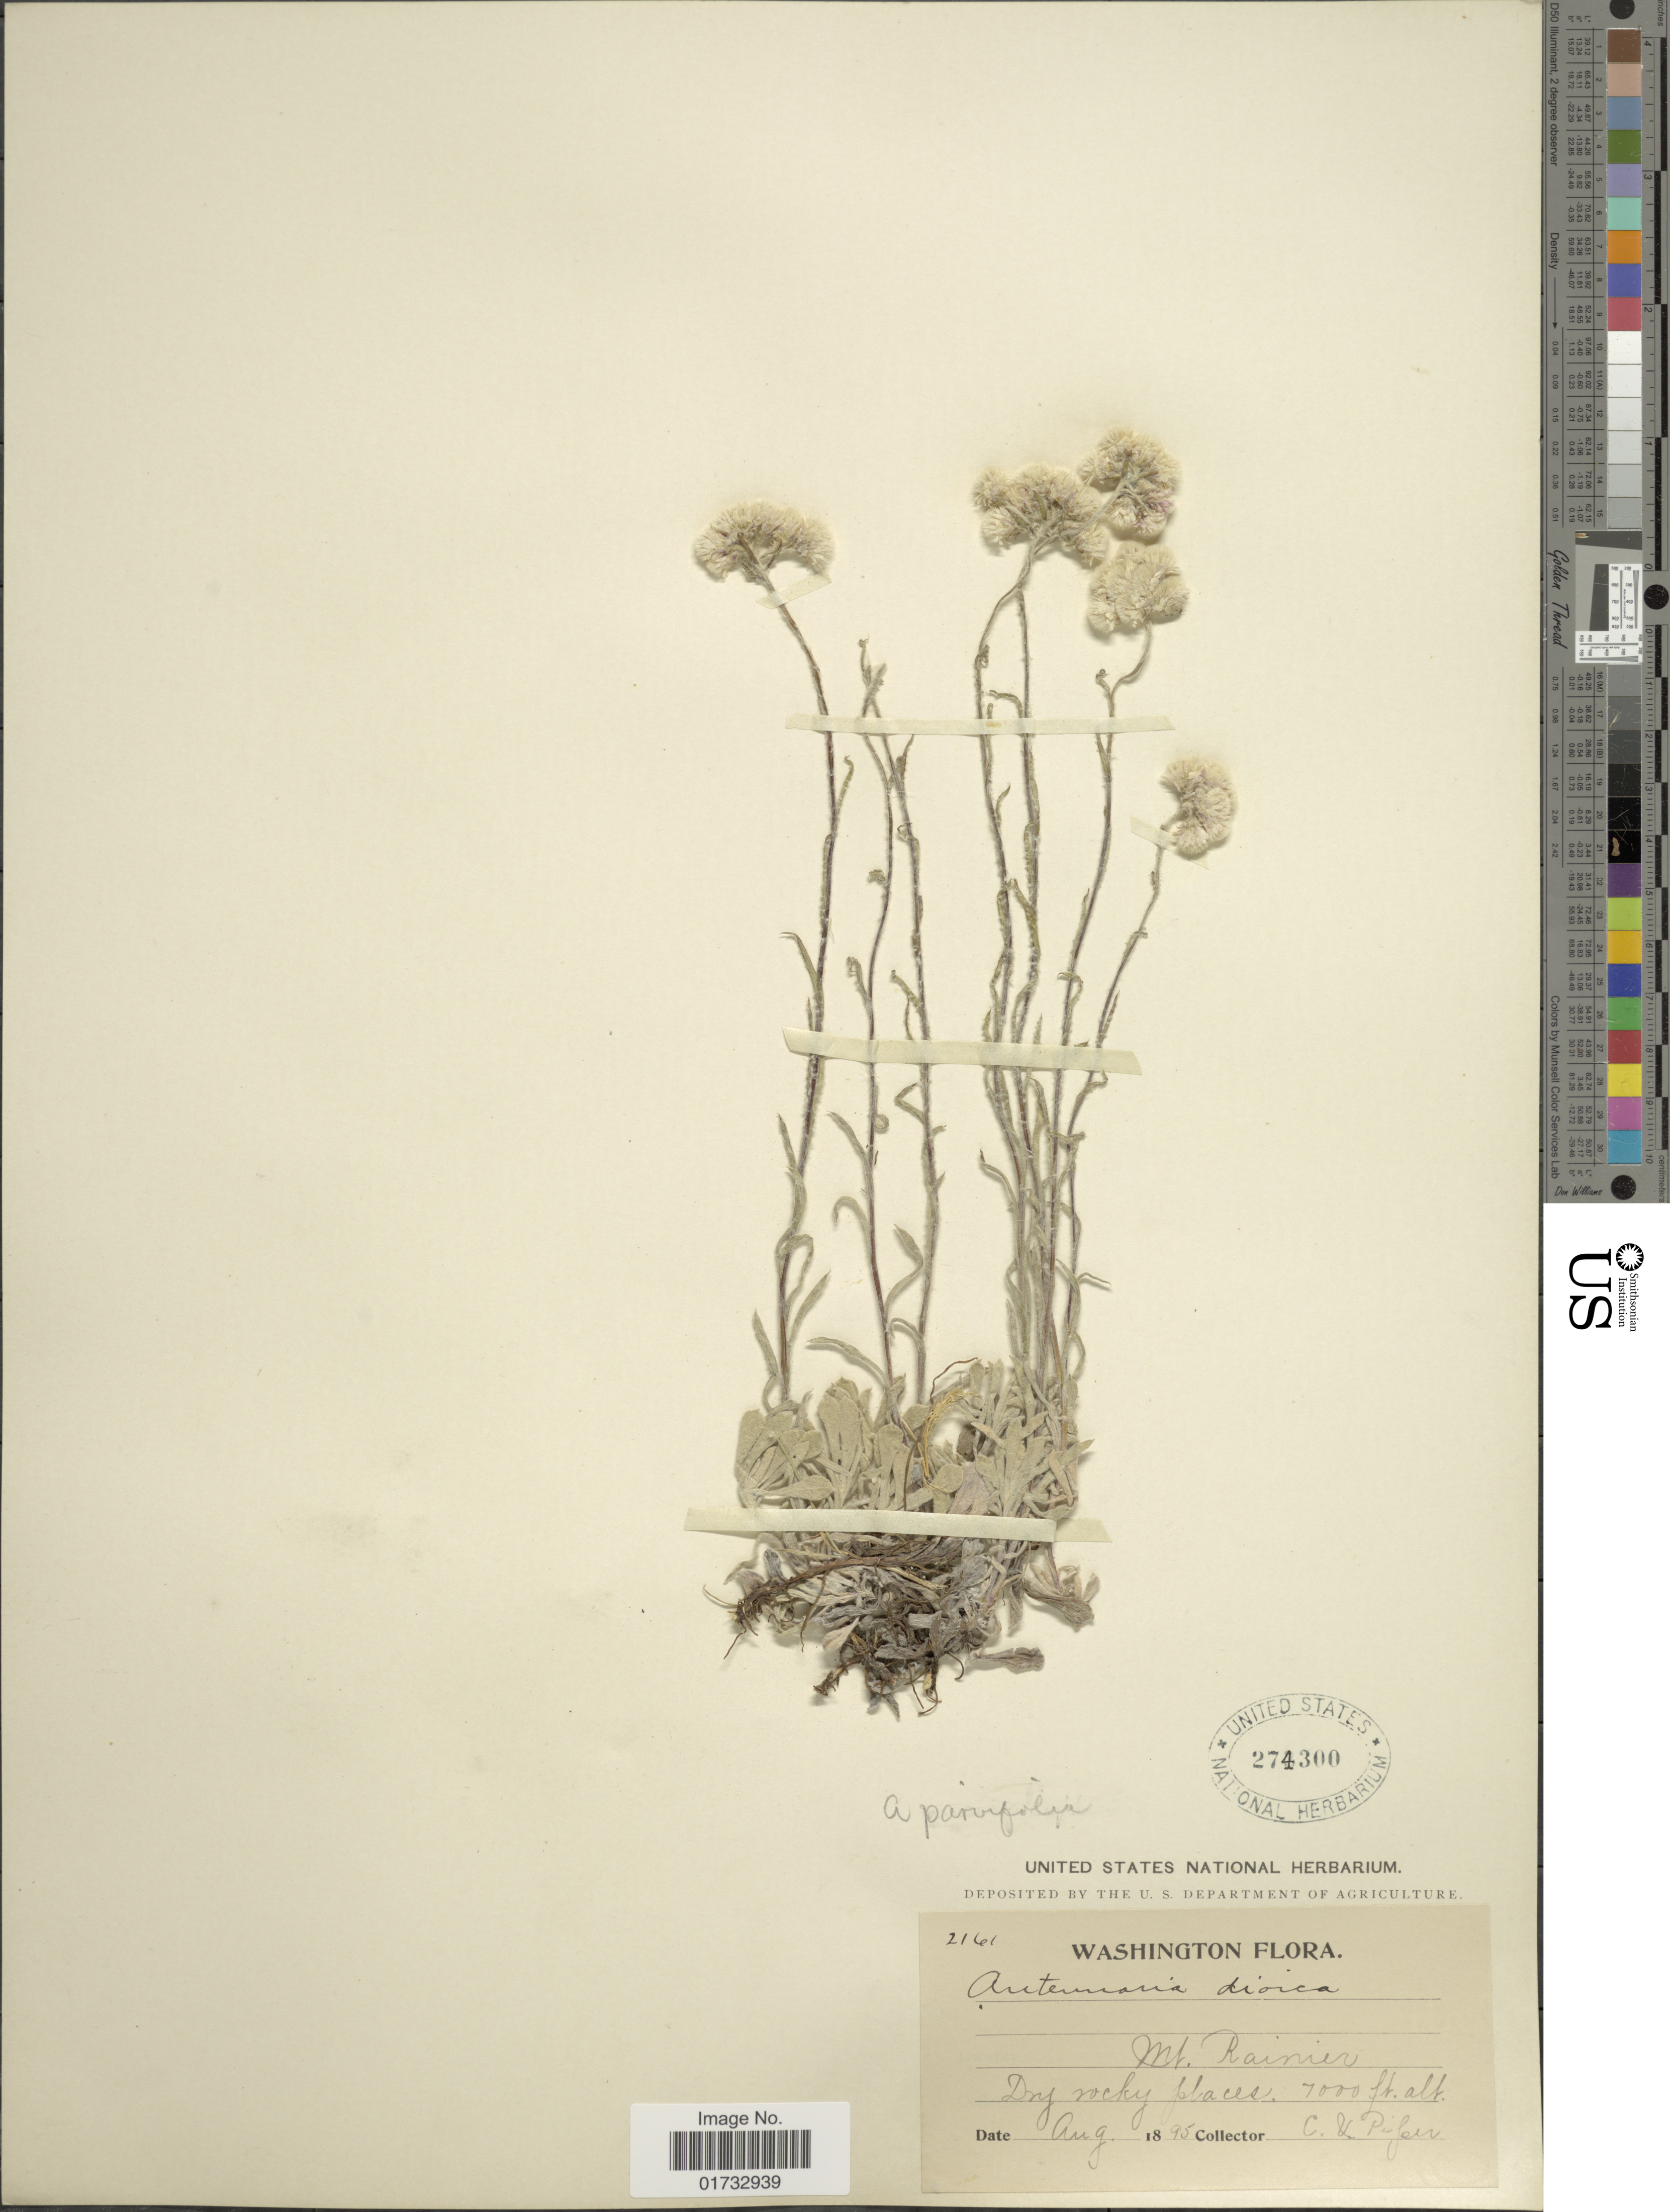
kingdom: Plantae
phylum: Tracheophyta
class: Magnoliopsida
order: Asterales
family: Asteraceae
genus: Antennaria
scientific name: Antennaria rosea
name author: Greene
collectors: C. V. Piper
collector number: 2161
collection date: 1895-09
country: United States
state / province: Washington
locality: Mt. Rainier, dry rocky places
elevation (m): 2134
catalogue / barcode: US 274300